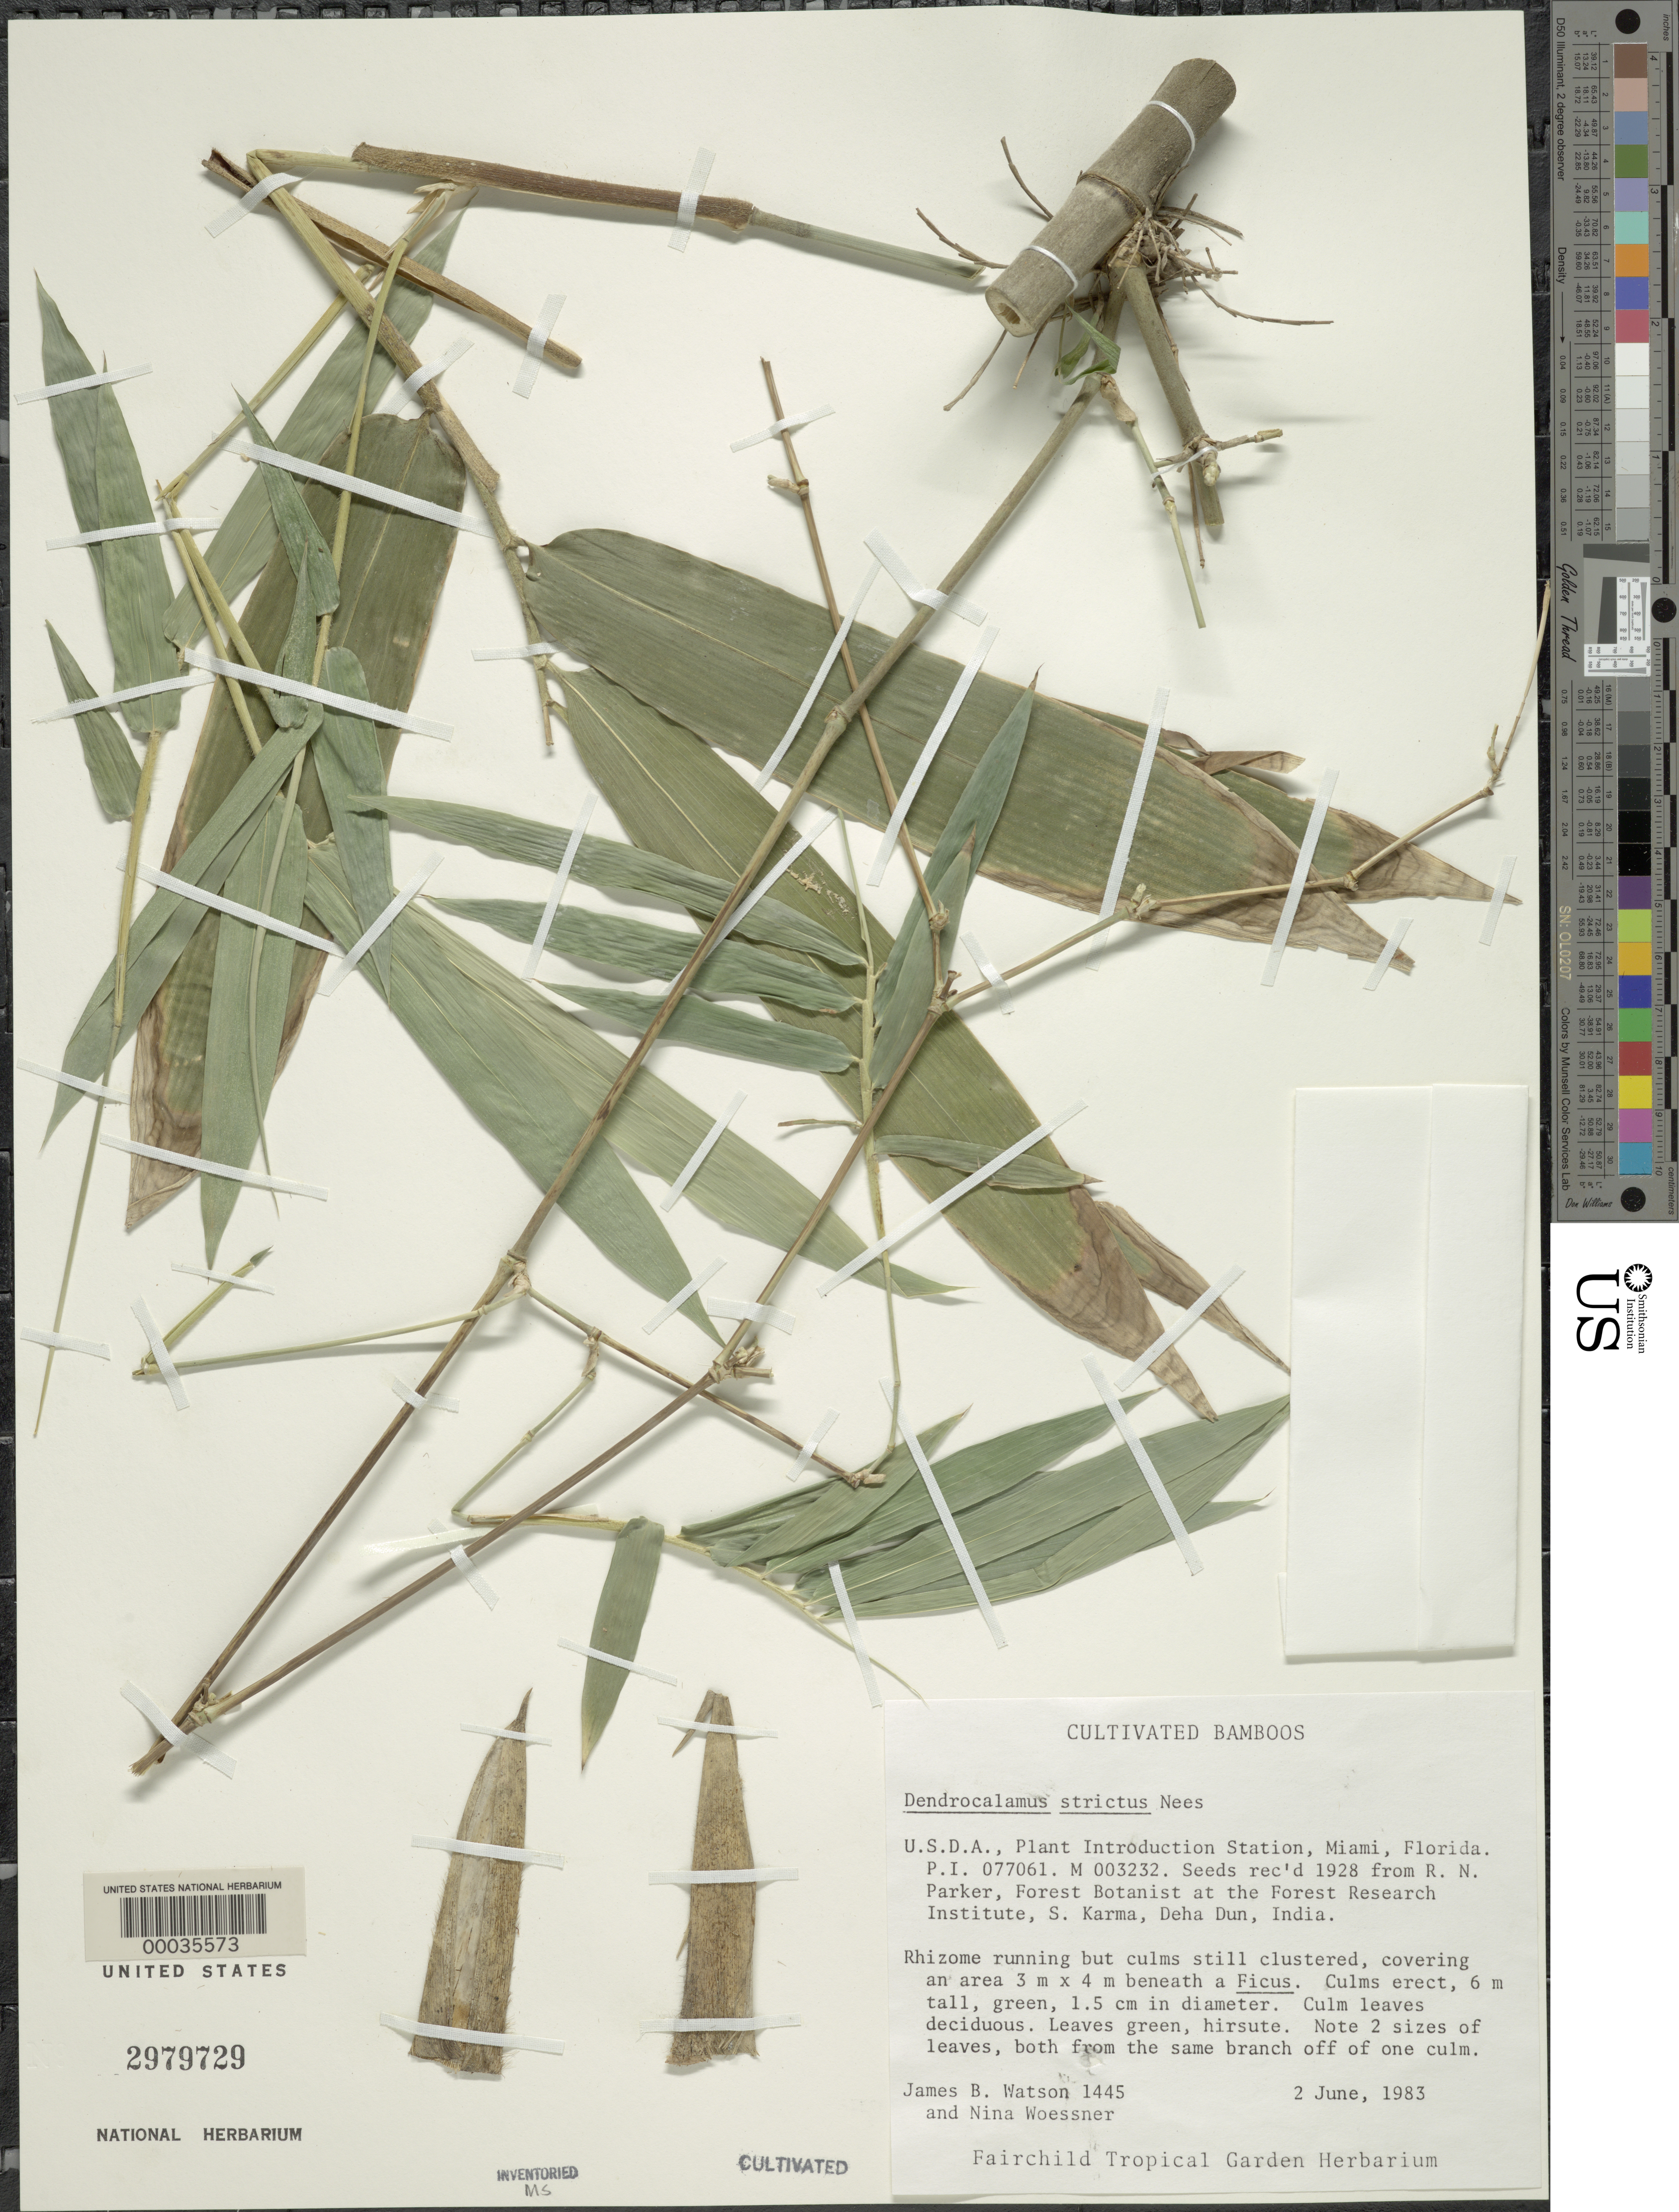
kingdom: Plantae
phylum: Tracheophyta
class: Liliopsida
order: Poales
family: Poaceae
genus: Dendrocalamus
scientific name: Dendrocalamus strictus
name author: (Roxb.) Nees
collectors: J. B. Watson & N. Woessner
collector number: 1445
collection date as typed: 02 Jun 1983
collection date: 1983-06-02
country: United States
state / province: Florida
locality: U.s.d.a. plant introduction station-miami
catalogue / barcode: US 2979729